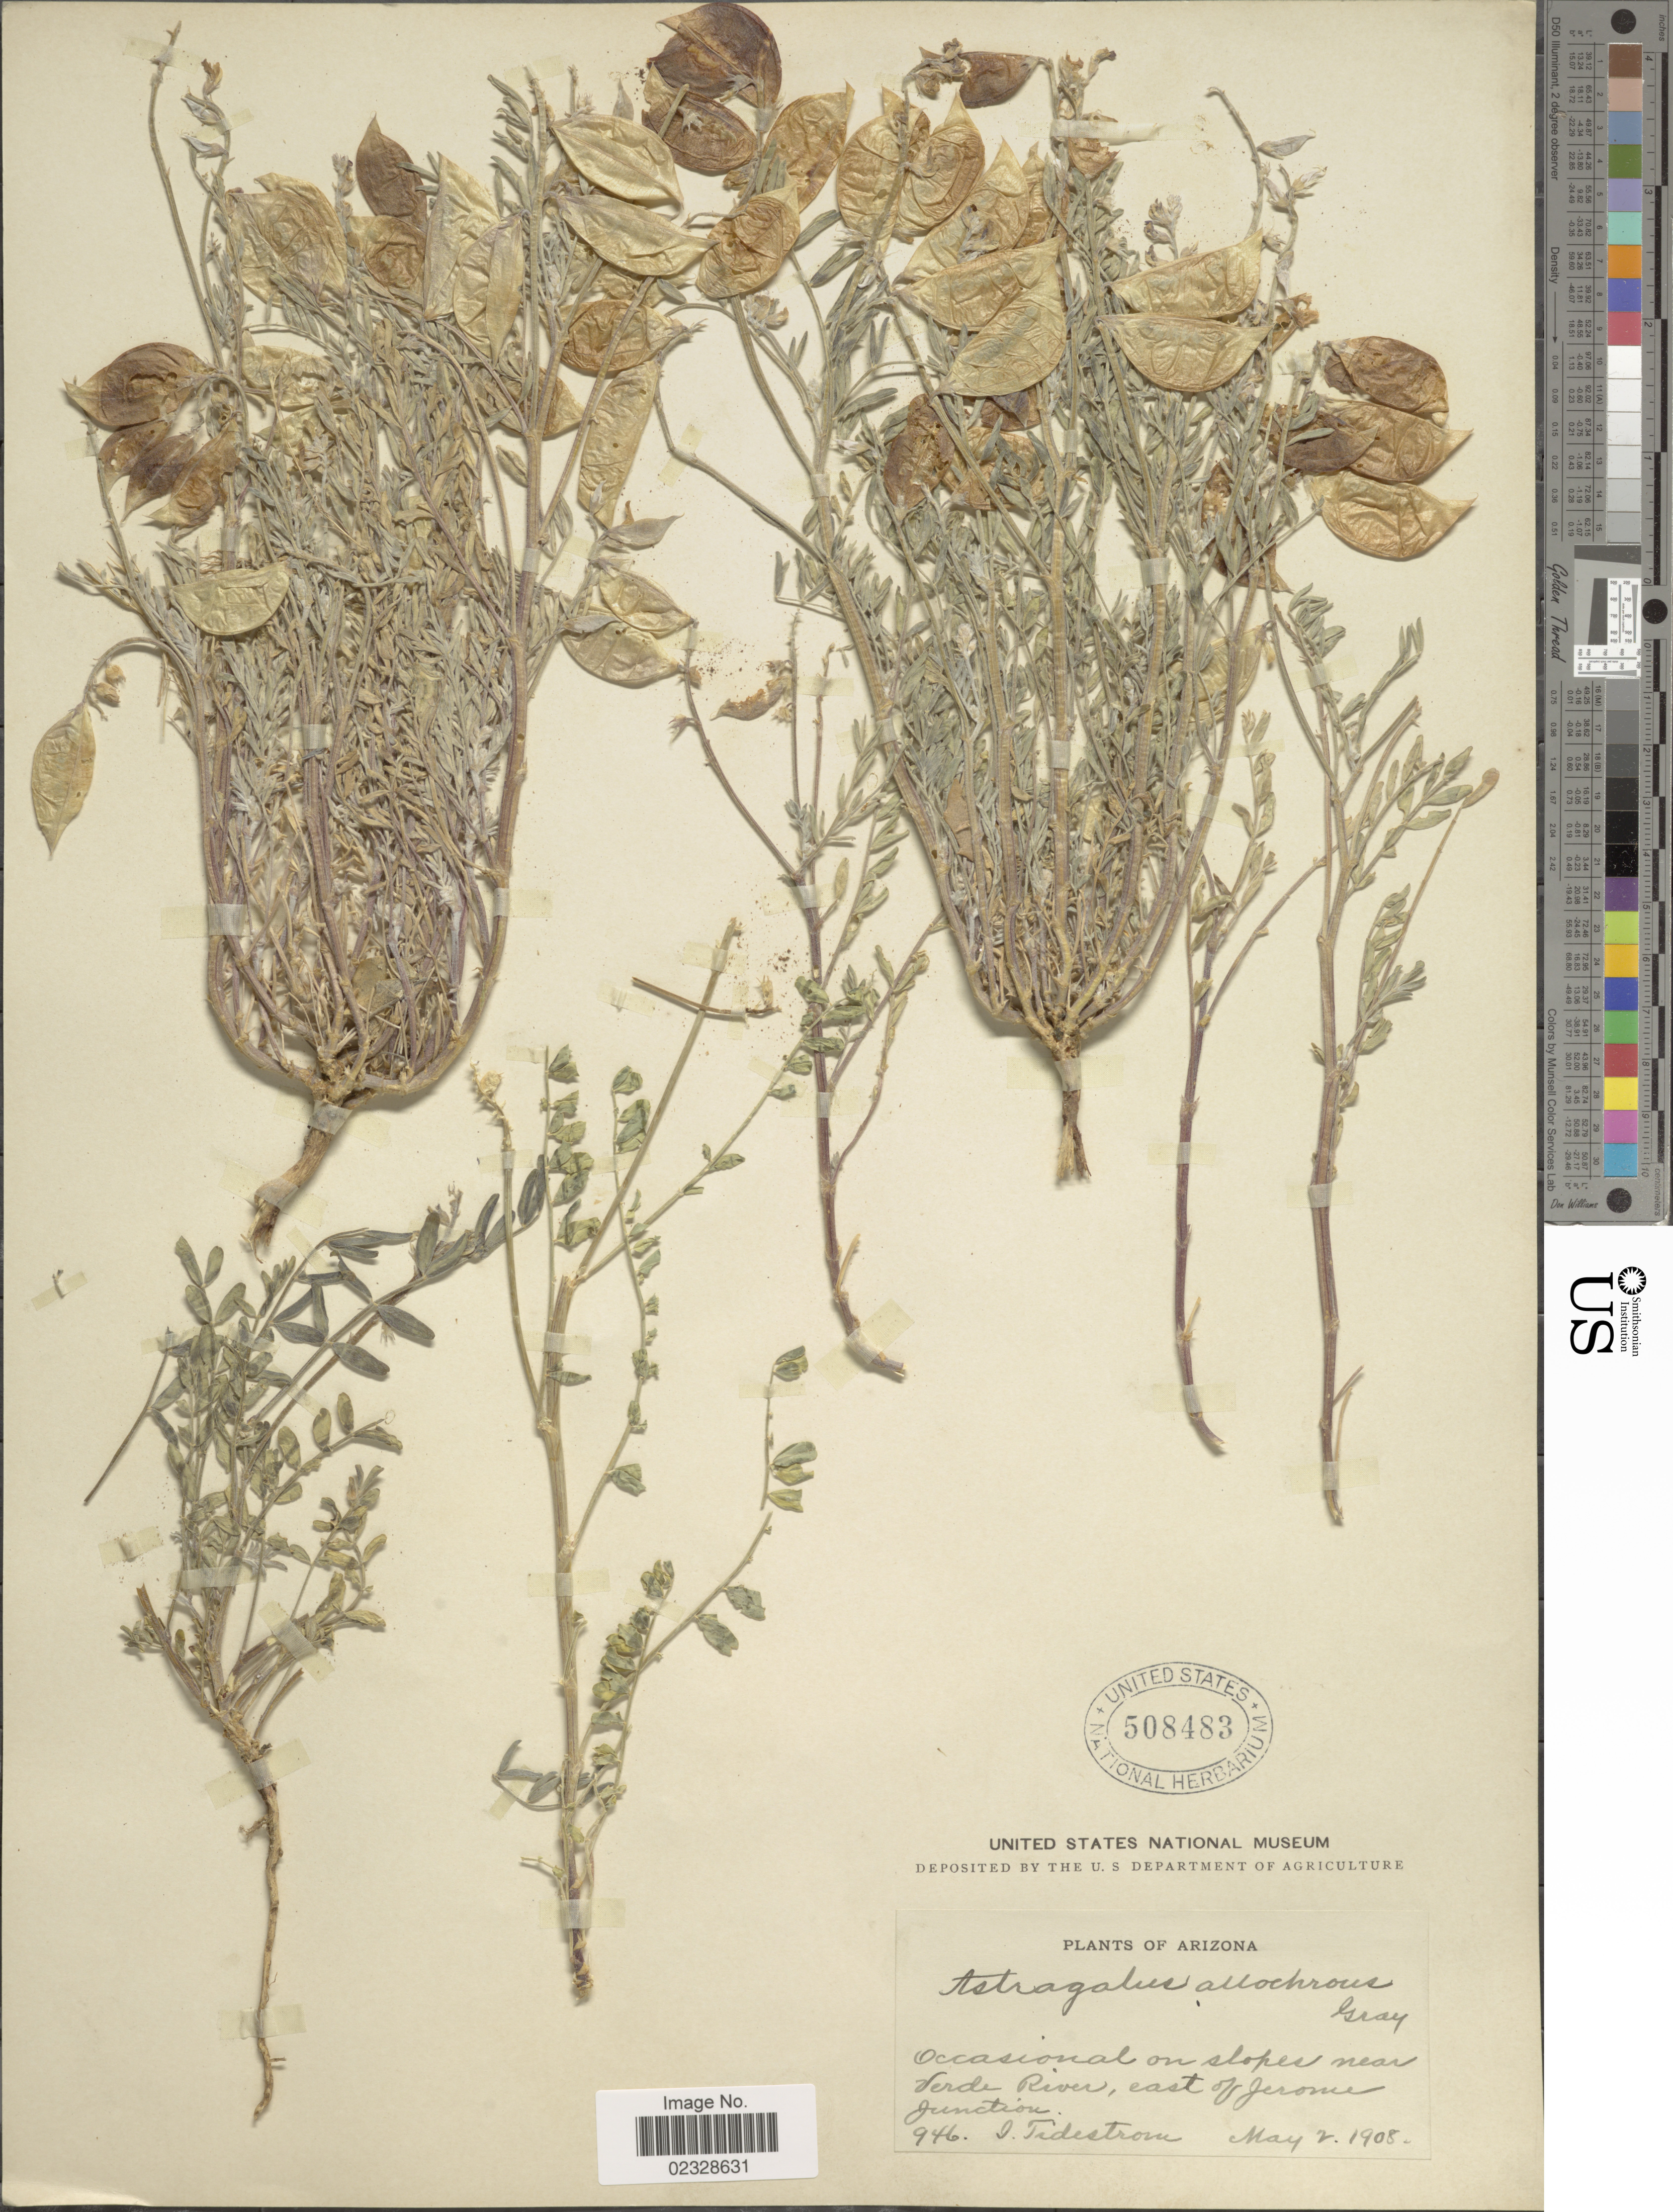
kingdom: Plantae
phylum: Tracheophyta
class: Magnoliopsida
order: Fabales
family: Fabaceae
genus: Astragalus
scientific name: Astragalus allochrous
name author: A. Gray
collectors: I. F. Tidestrom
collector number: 946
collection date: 1908-05-02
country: United States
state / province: Arizona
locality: Occasional on slopes near Verde River, east of Jerome Junction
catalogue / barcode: US 508483